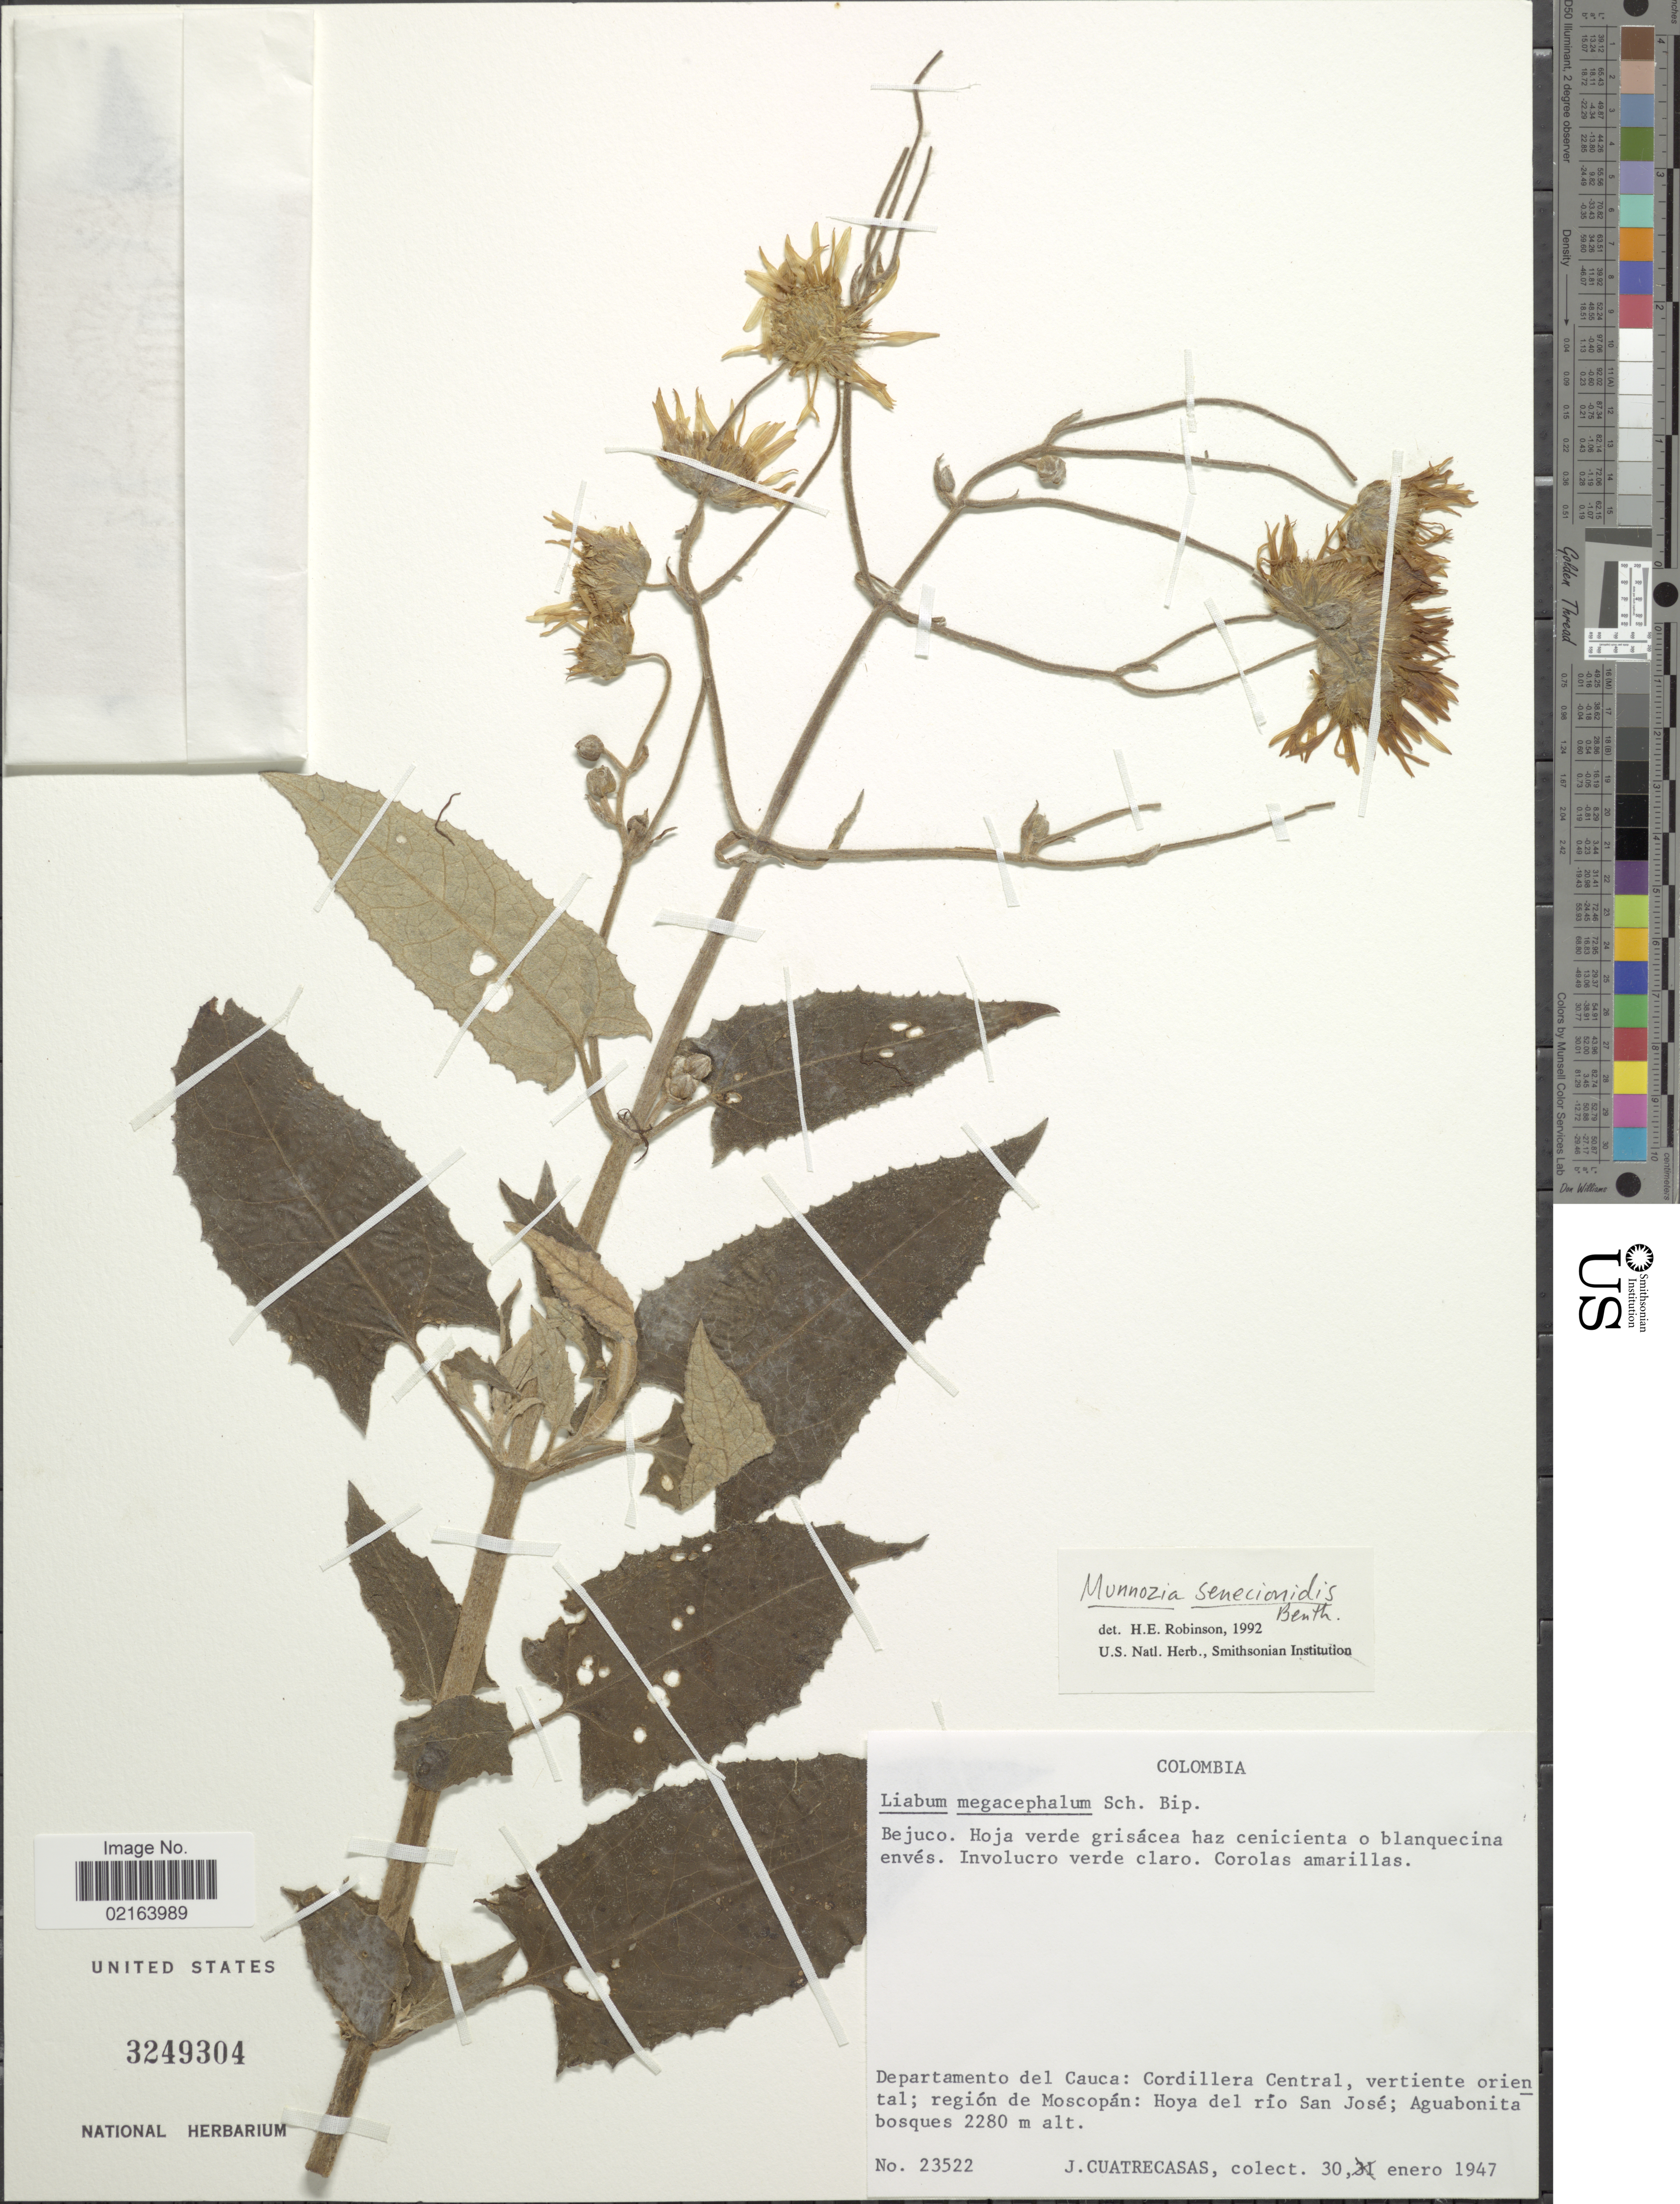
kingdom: Plantae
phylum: Tracheophyta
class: Magnoliopsida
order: Asterales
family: Asteraceae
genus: Munnozia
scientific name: Munnozia senecionidis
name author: Benth.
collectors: J. Cuatrecasas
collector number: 23522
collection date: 1947-01-30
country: Colombia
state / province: Cauca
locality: Departamento del Cauca: Cordillera Central, vertiente oriental, region de Moscopan: Hoya del rio San Jose, Aguabonita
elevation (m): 2280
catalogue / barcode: US 3249304